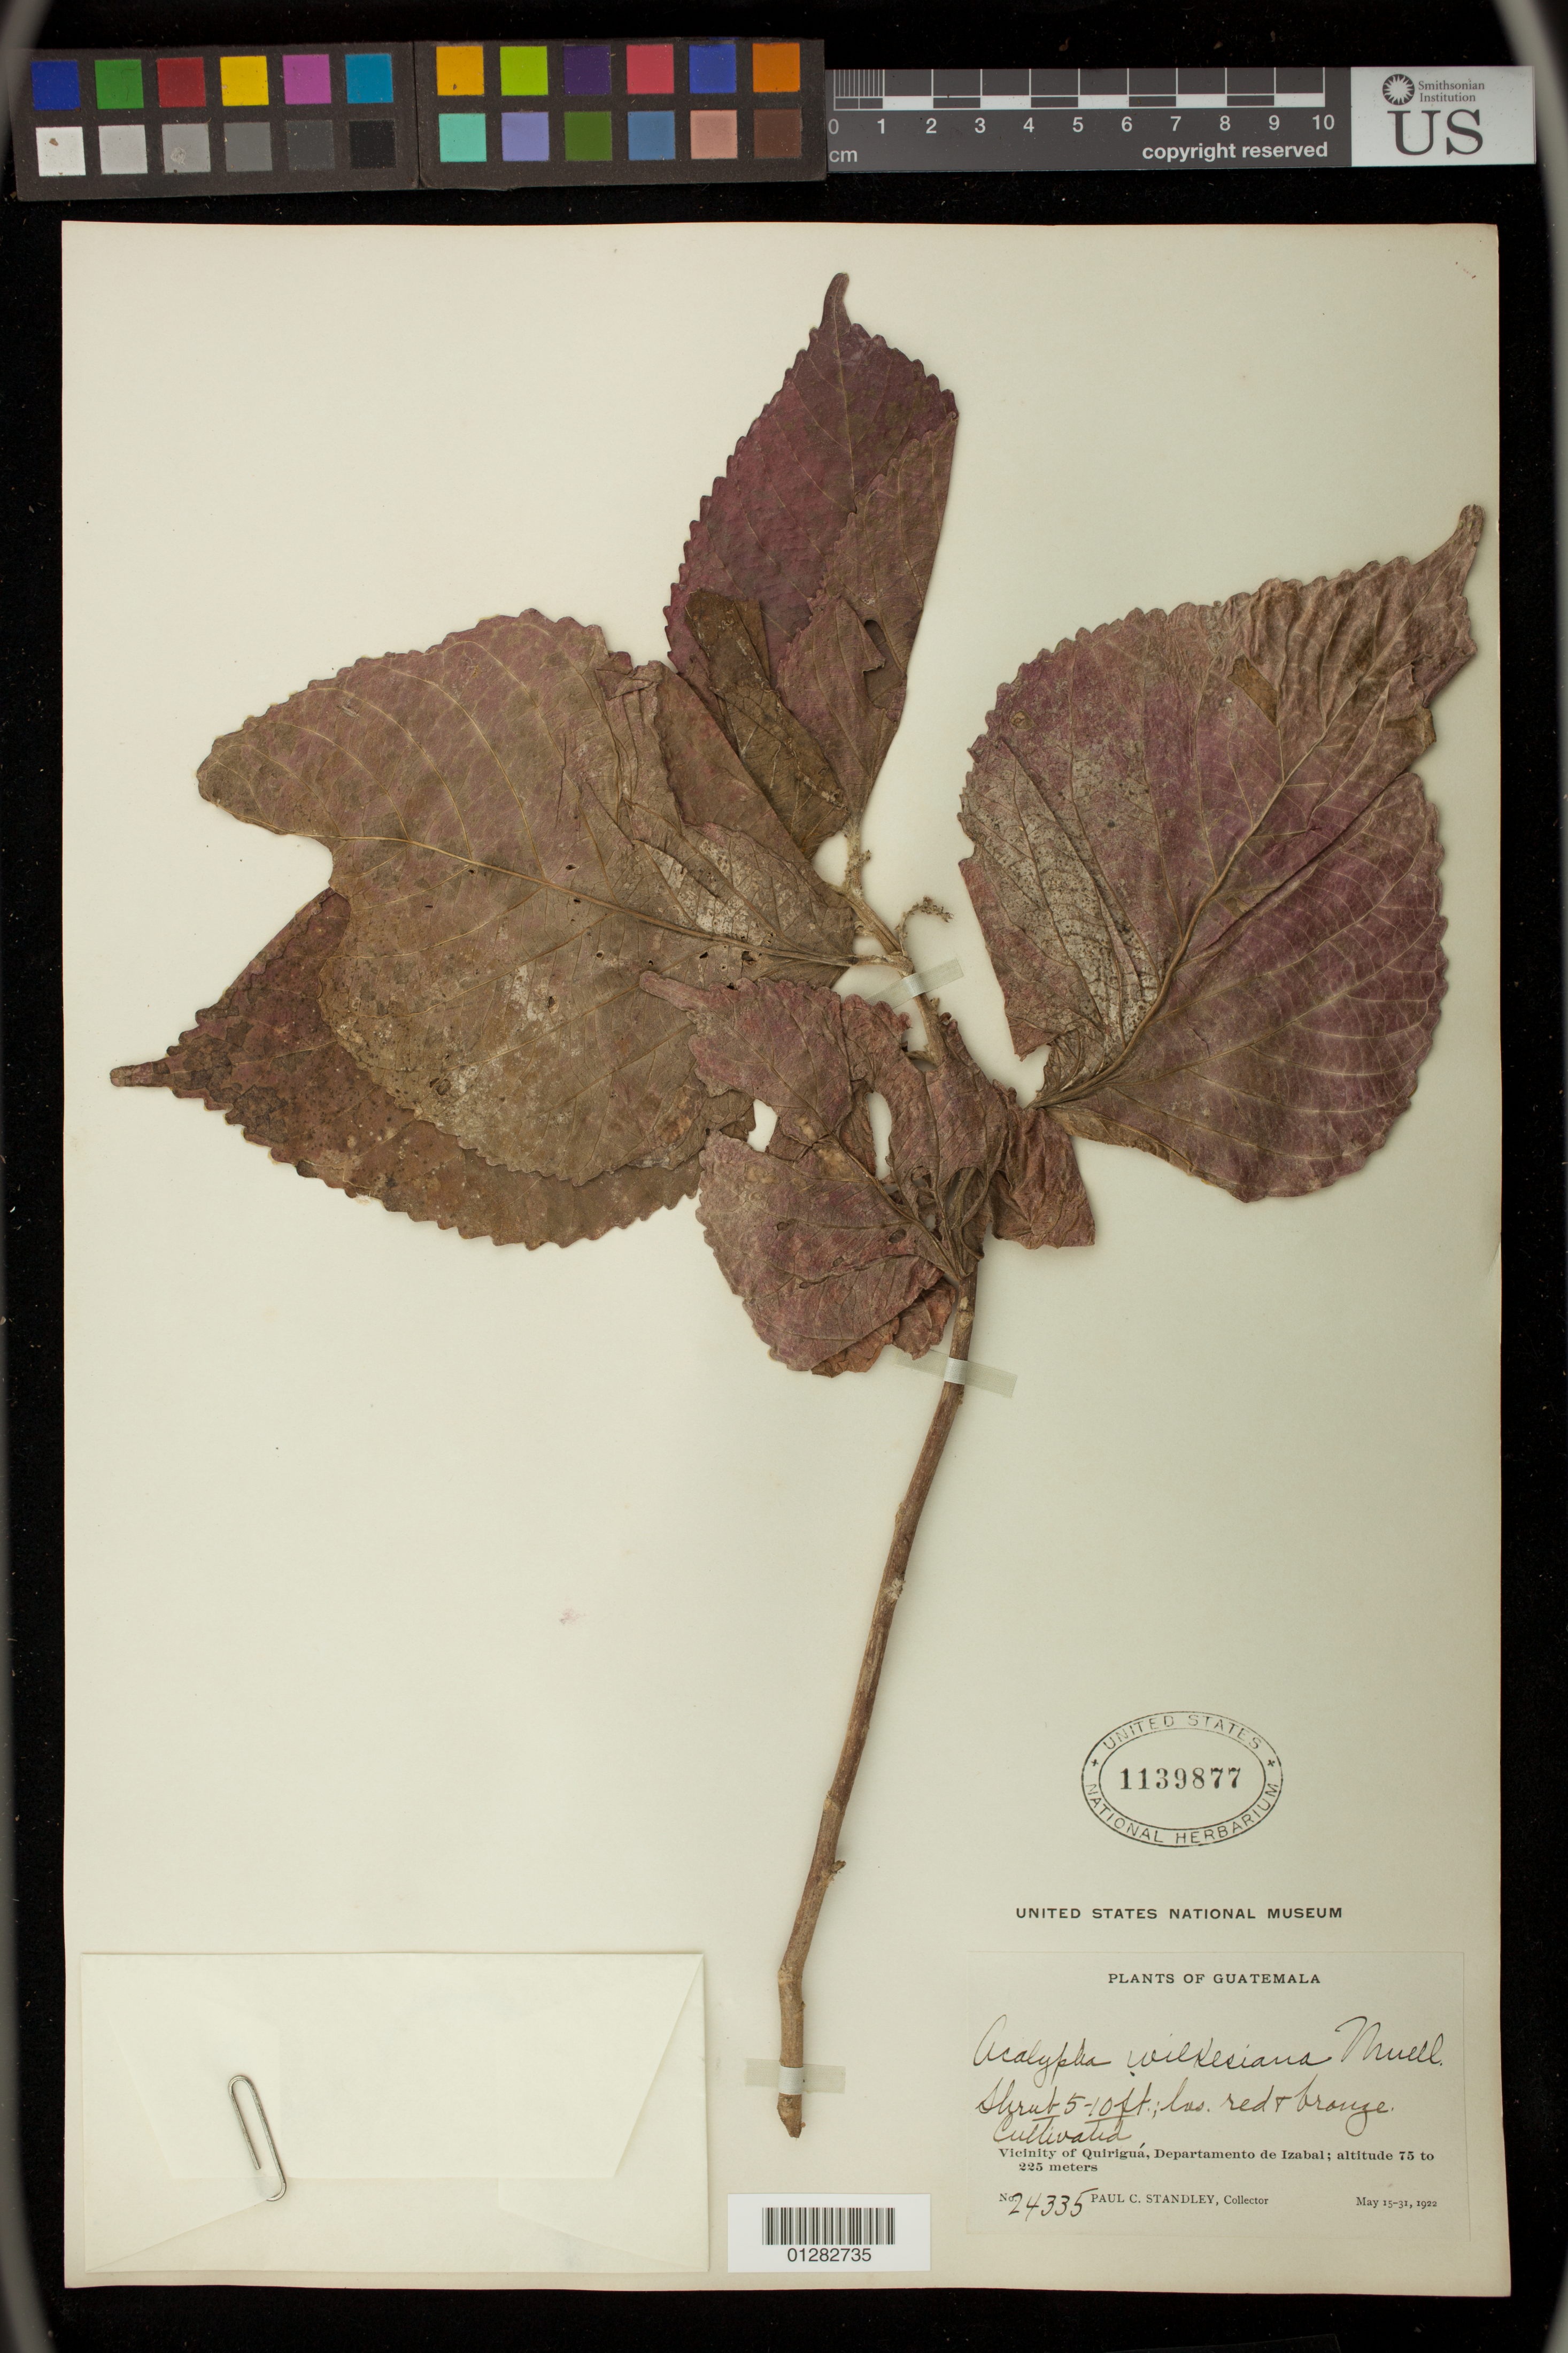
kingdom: Plantae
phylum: Tracheophyta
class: Magnoliopsida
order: Malpighiales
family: Euphorbiaceae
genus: Acalypha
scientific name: Acalypha wilkesiana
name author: Müll. Arg. in DC.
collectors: P. C. Standley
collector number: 24335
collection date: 1922-05-15/1922-05-31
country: Guatemala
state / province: Izabal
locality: Vicinity of Quirigua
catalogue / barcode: US 1139877